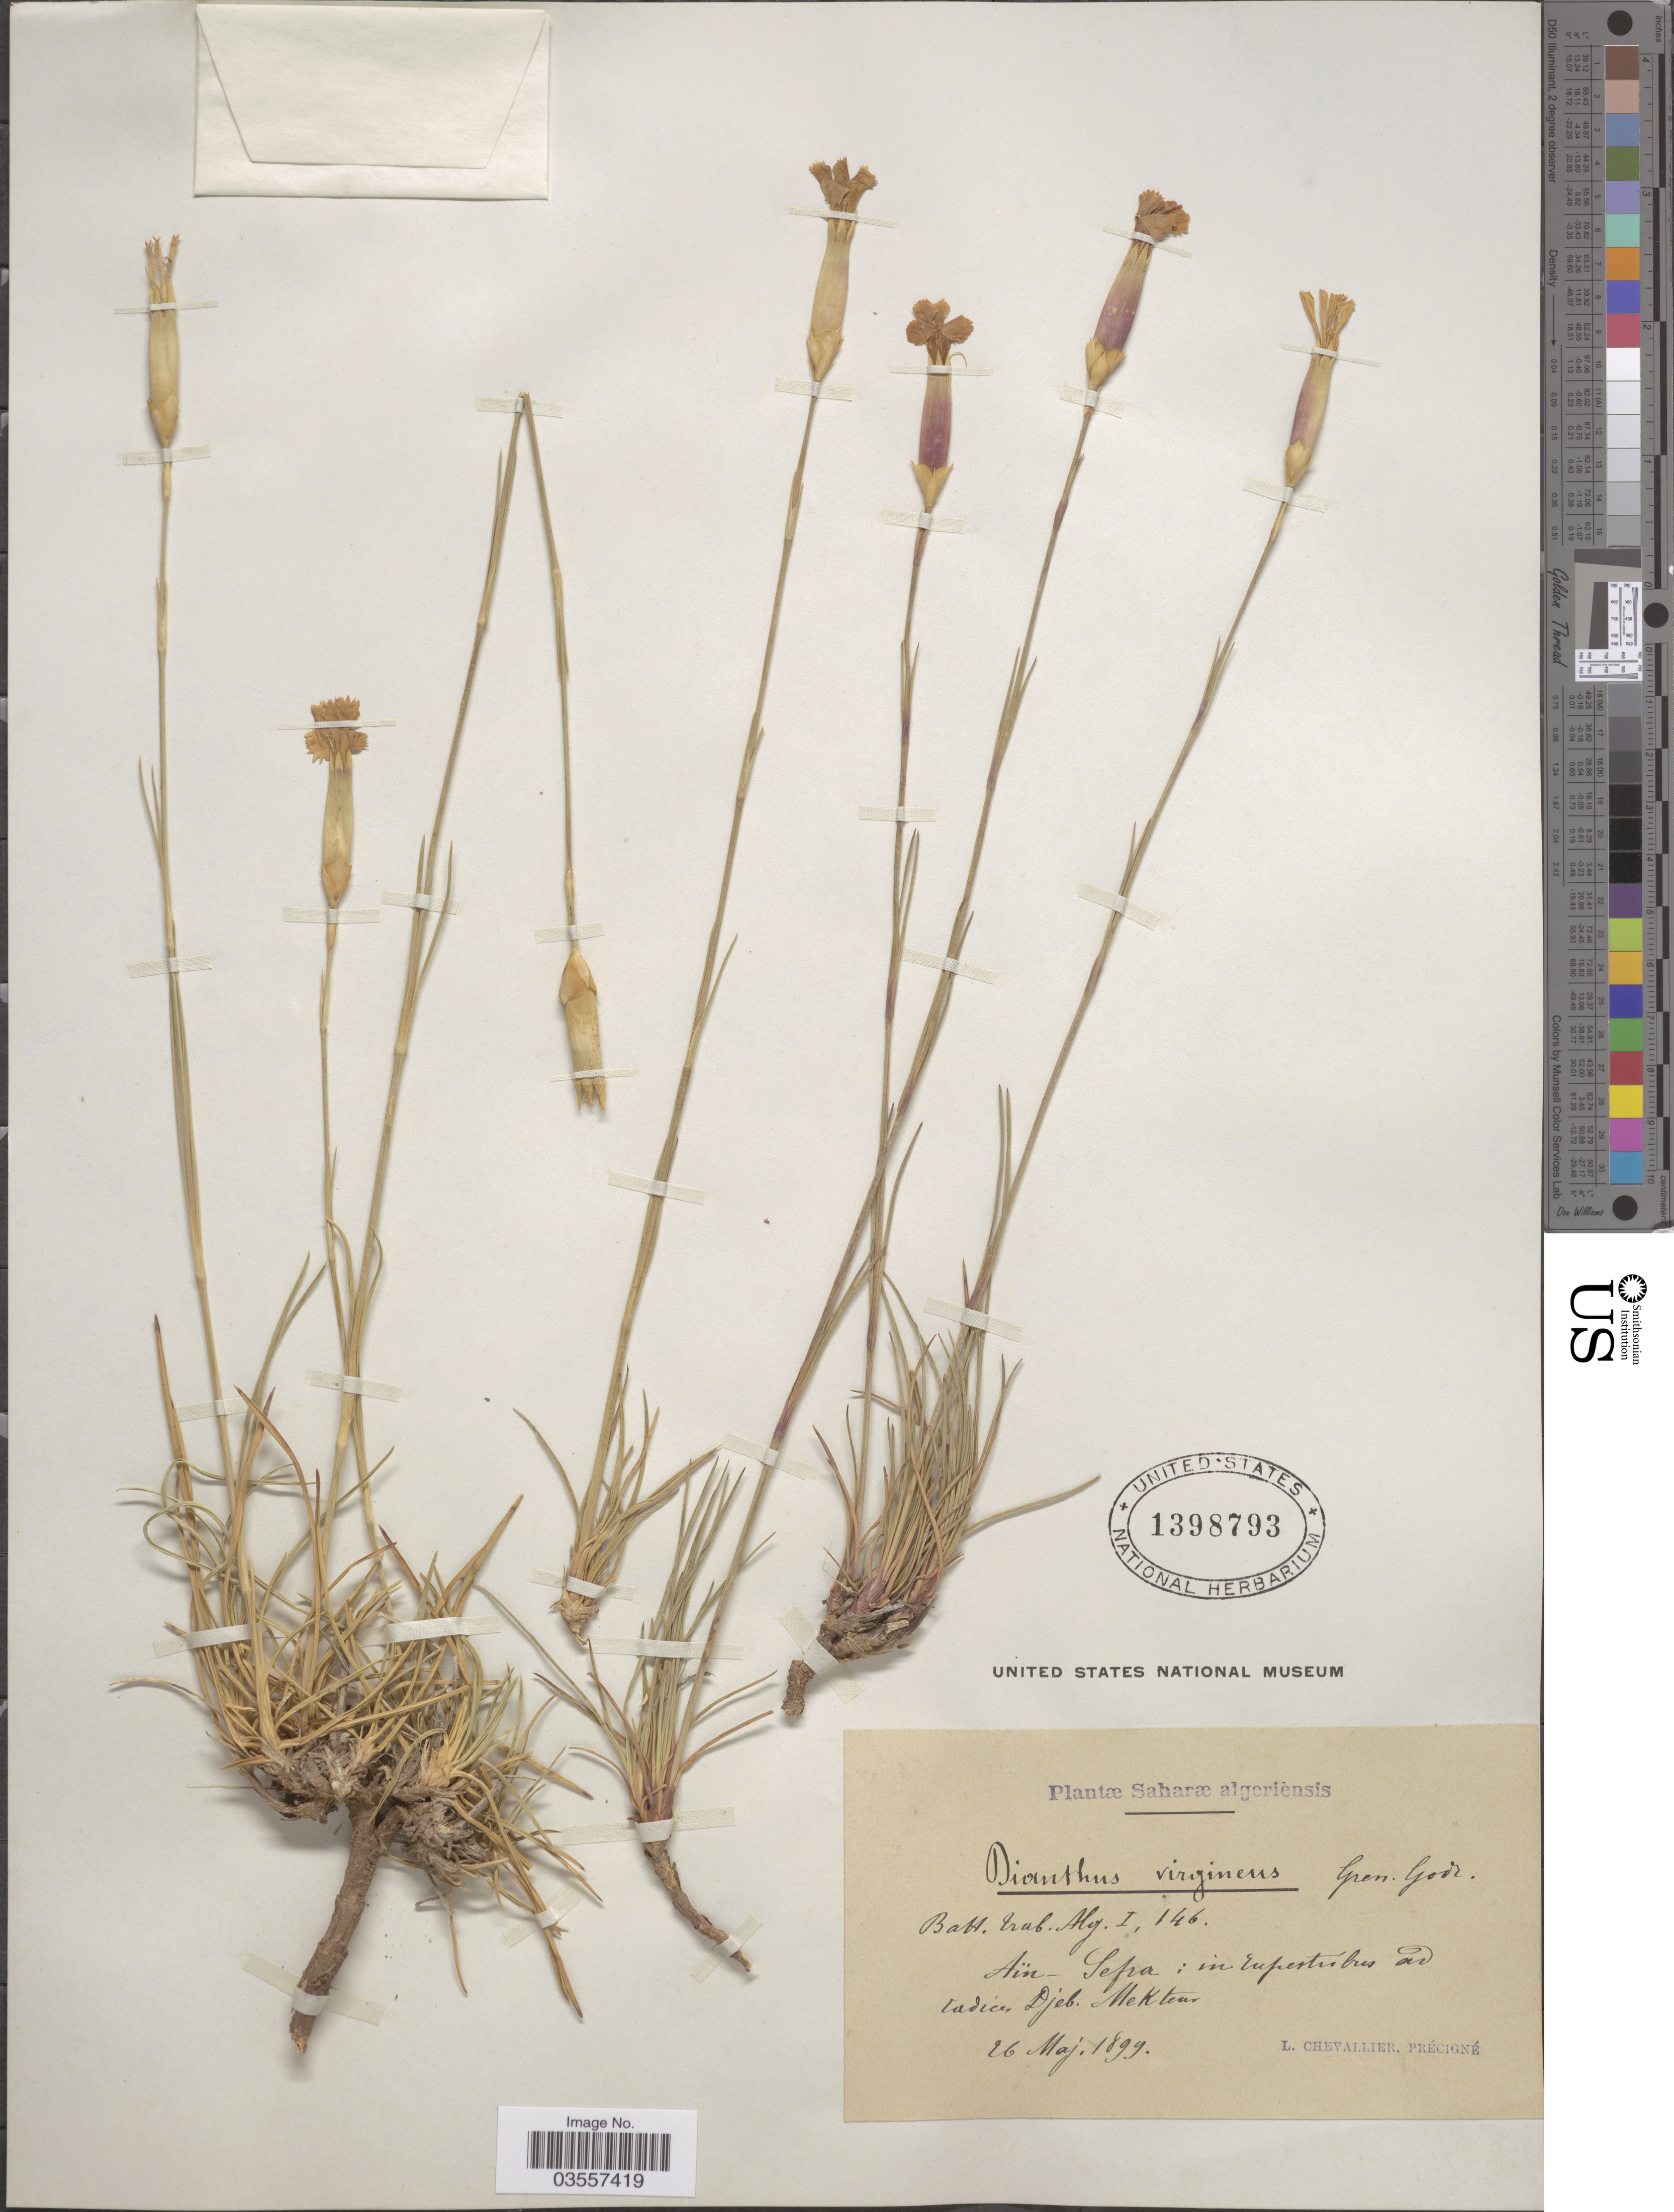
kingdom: Plantae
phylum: Tracheophyta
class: Magnoliopsida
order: Caryophyllales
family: Caryophyllaceae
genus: Dianthus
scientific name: Dianthus virgineus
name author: Hablitz ex M. Bieb.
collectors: L. Chevallier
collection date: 1899-05-26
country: Algeria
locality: Saharæ algeriènsis. Aïn- Sefra: in rupestribus ad radices Djeb. Mekteur.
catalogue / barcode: US 1398793